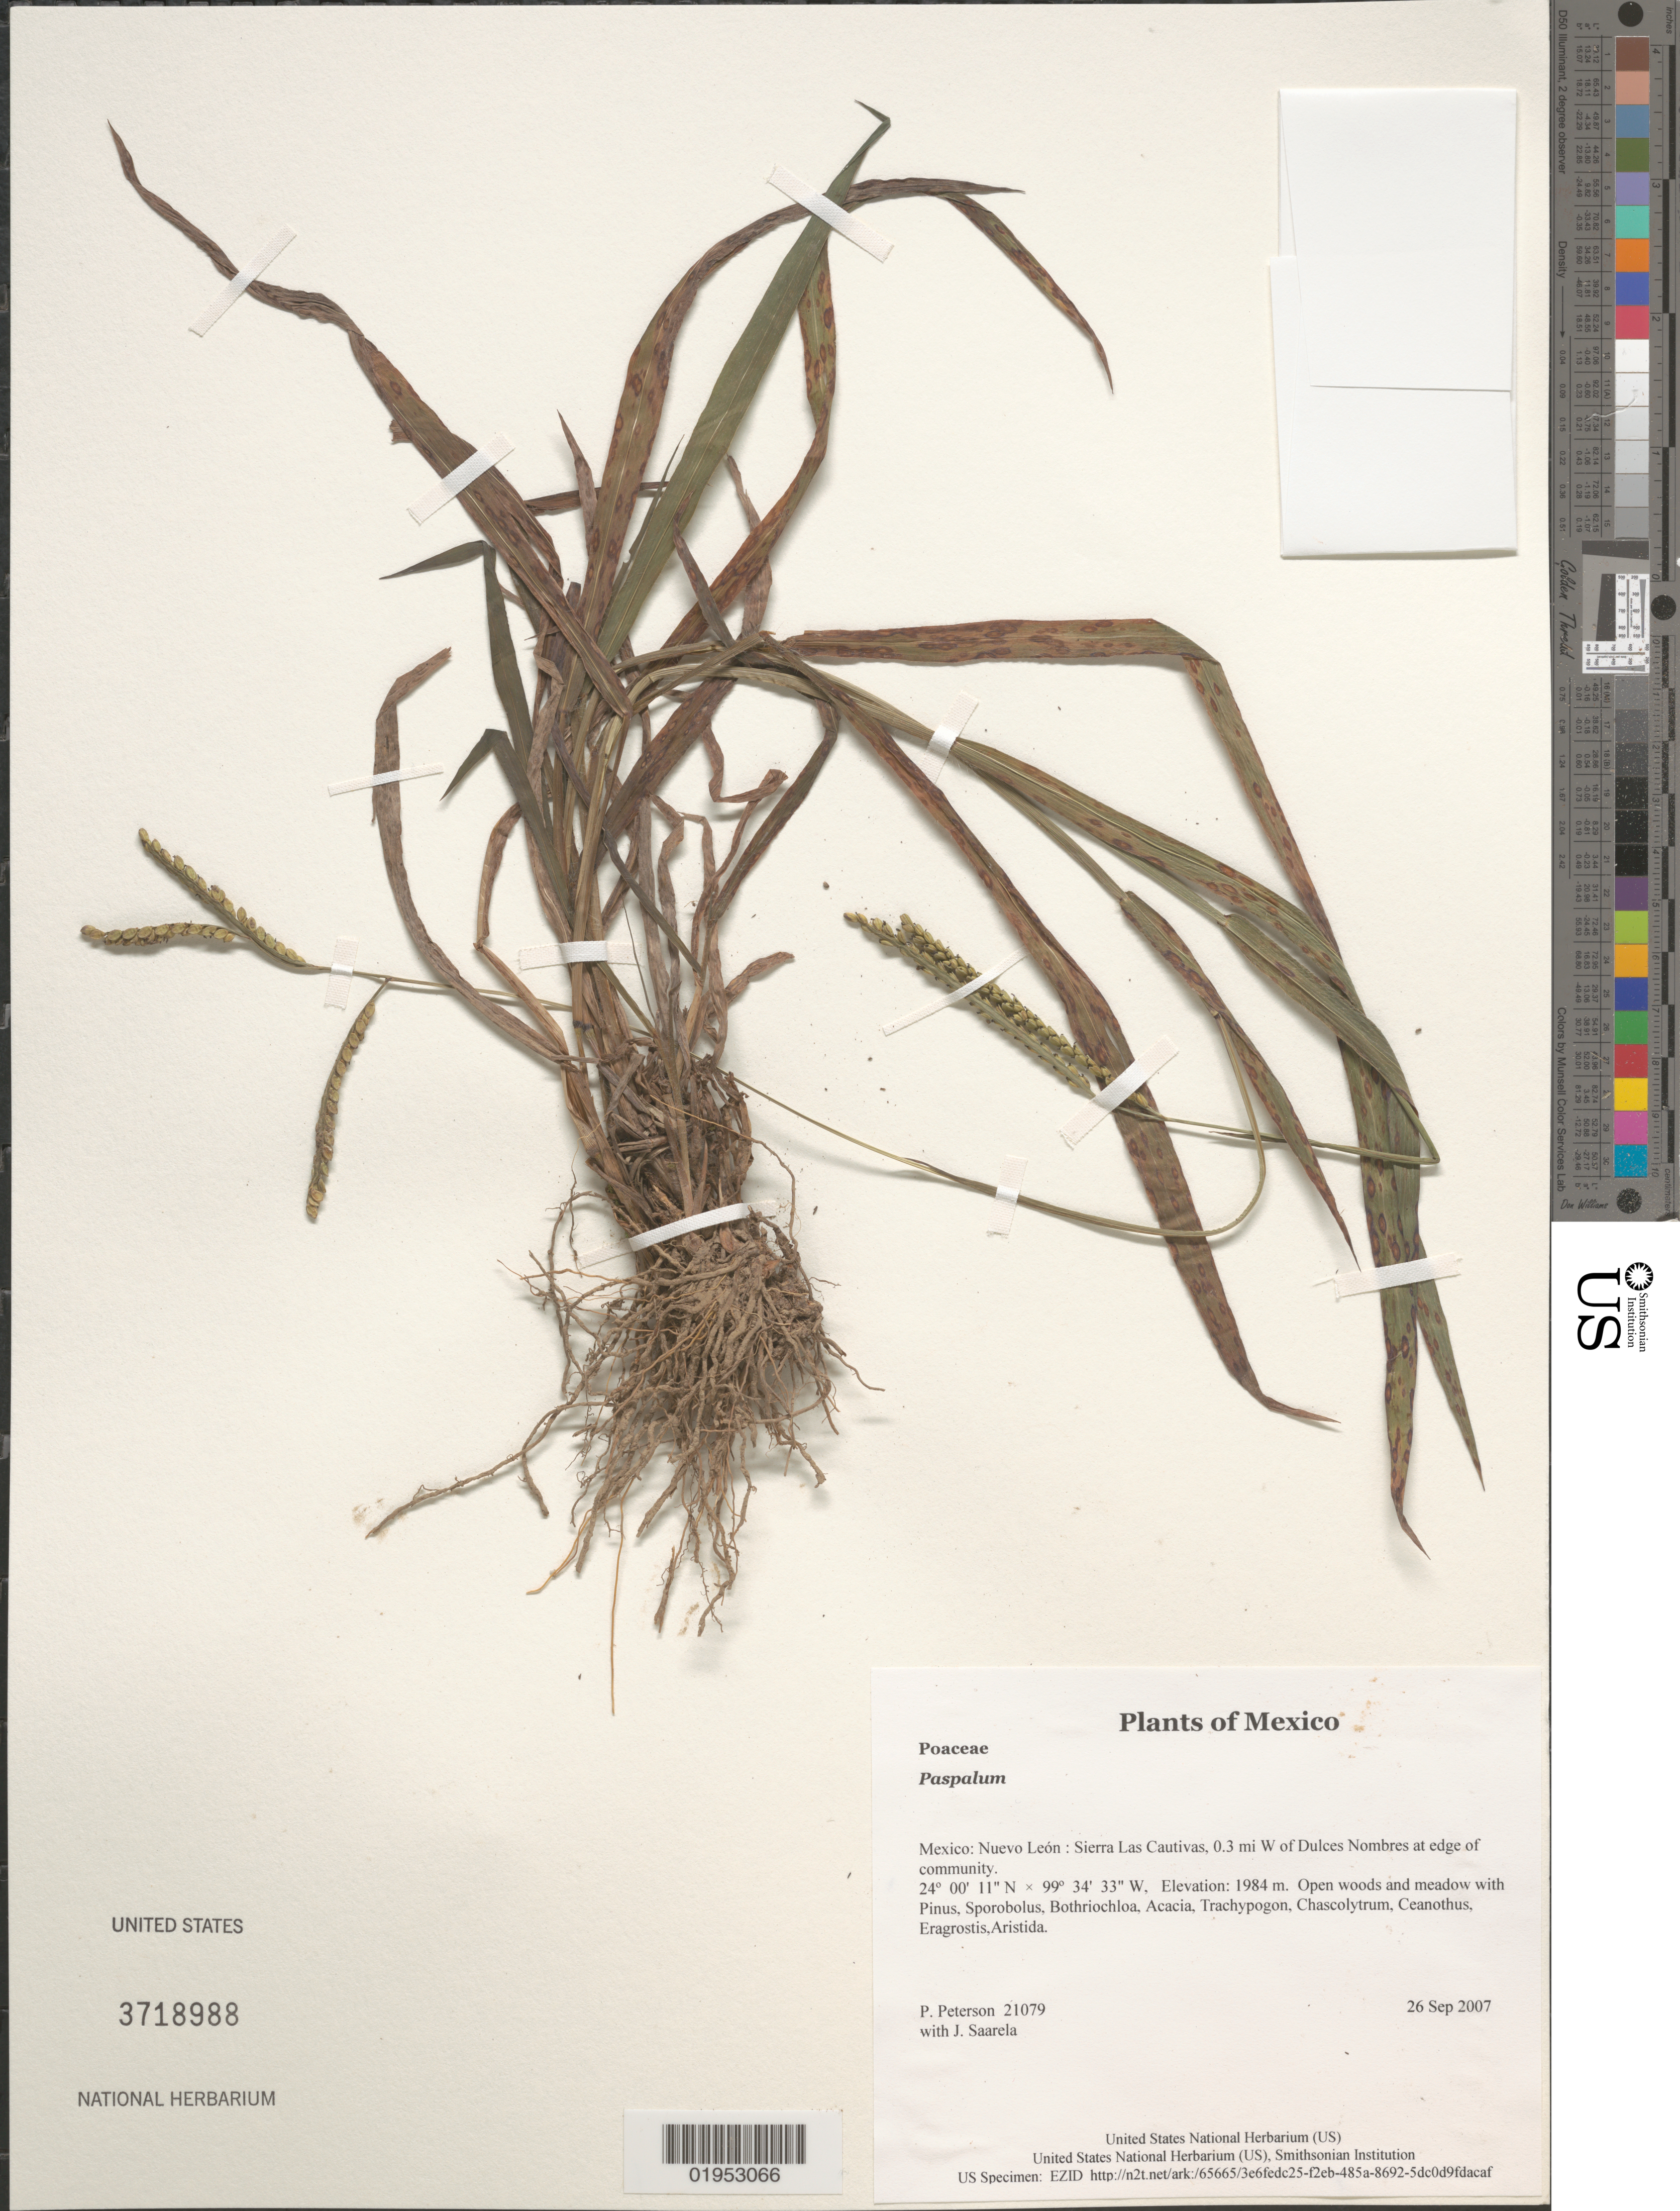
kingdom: Plantae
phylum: Tracheophyta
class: Liliopsida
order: Poales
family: Poaceae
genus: Paspalum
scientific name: Paspalum sp.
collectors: P. M. Peterson & J. Saarela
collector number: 21079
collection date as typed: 26 Sep 2007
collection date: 2007-09-26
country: Mexico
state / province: Nuevo León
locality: Sierra Las Cautivas, 0.3 mi W of Dulces Nombres at edge of community.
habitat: Open woods and meadow with Pinus, Sporobolus, Bothriochloa, Acacia, Trachypogon, Chascolytrum, Ceanothus, Eragrostis,Aristida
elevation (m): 1984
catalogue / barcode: US 3718988